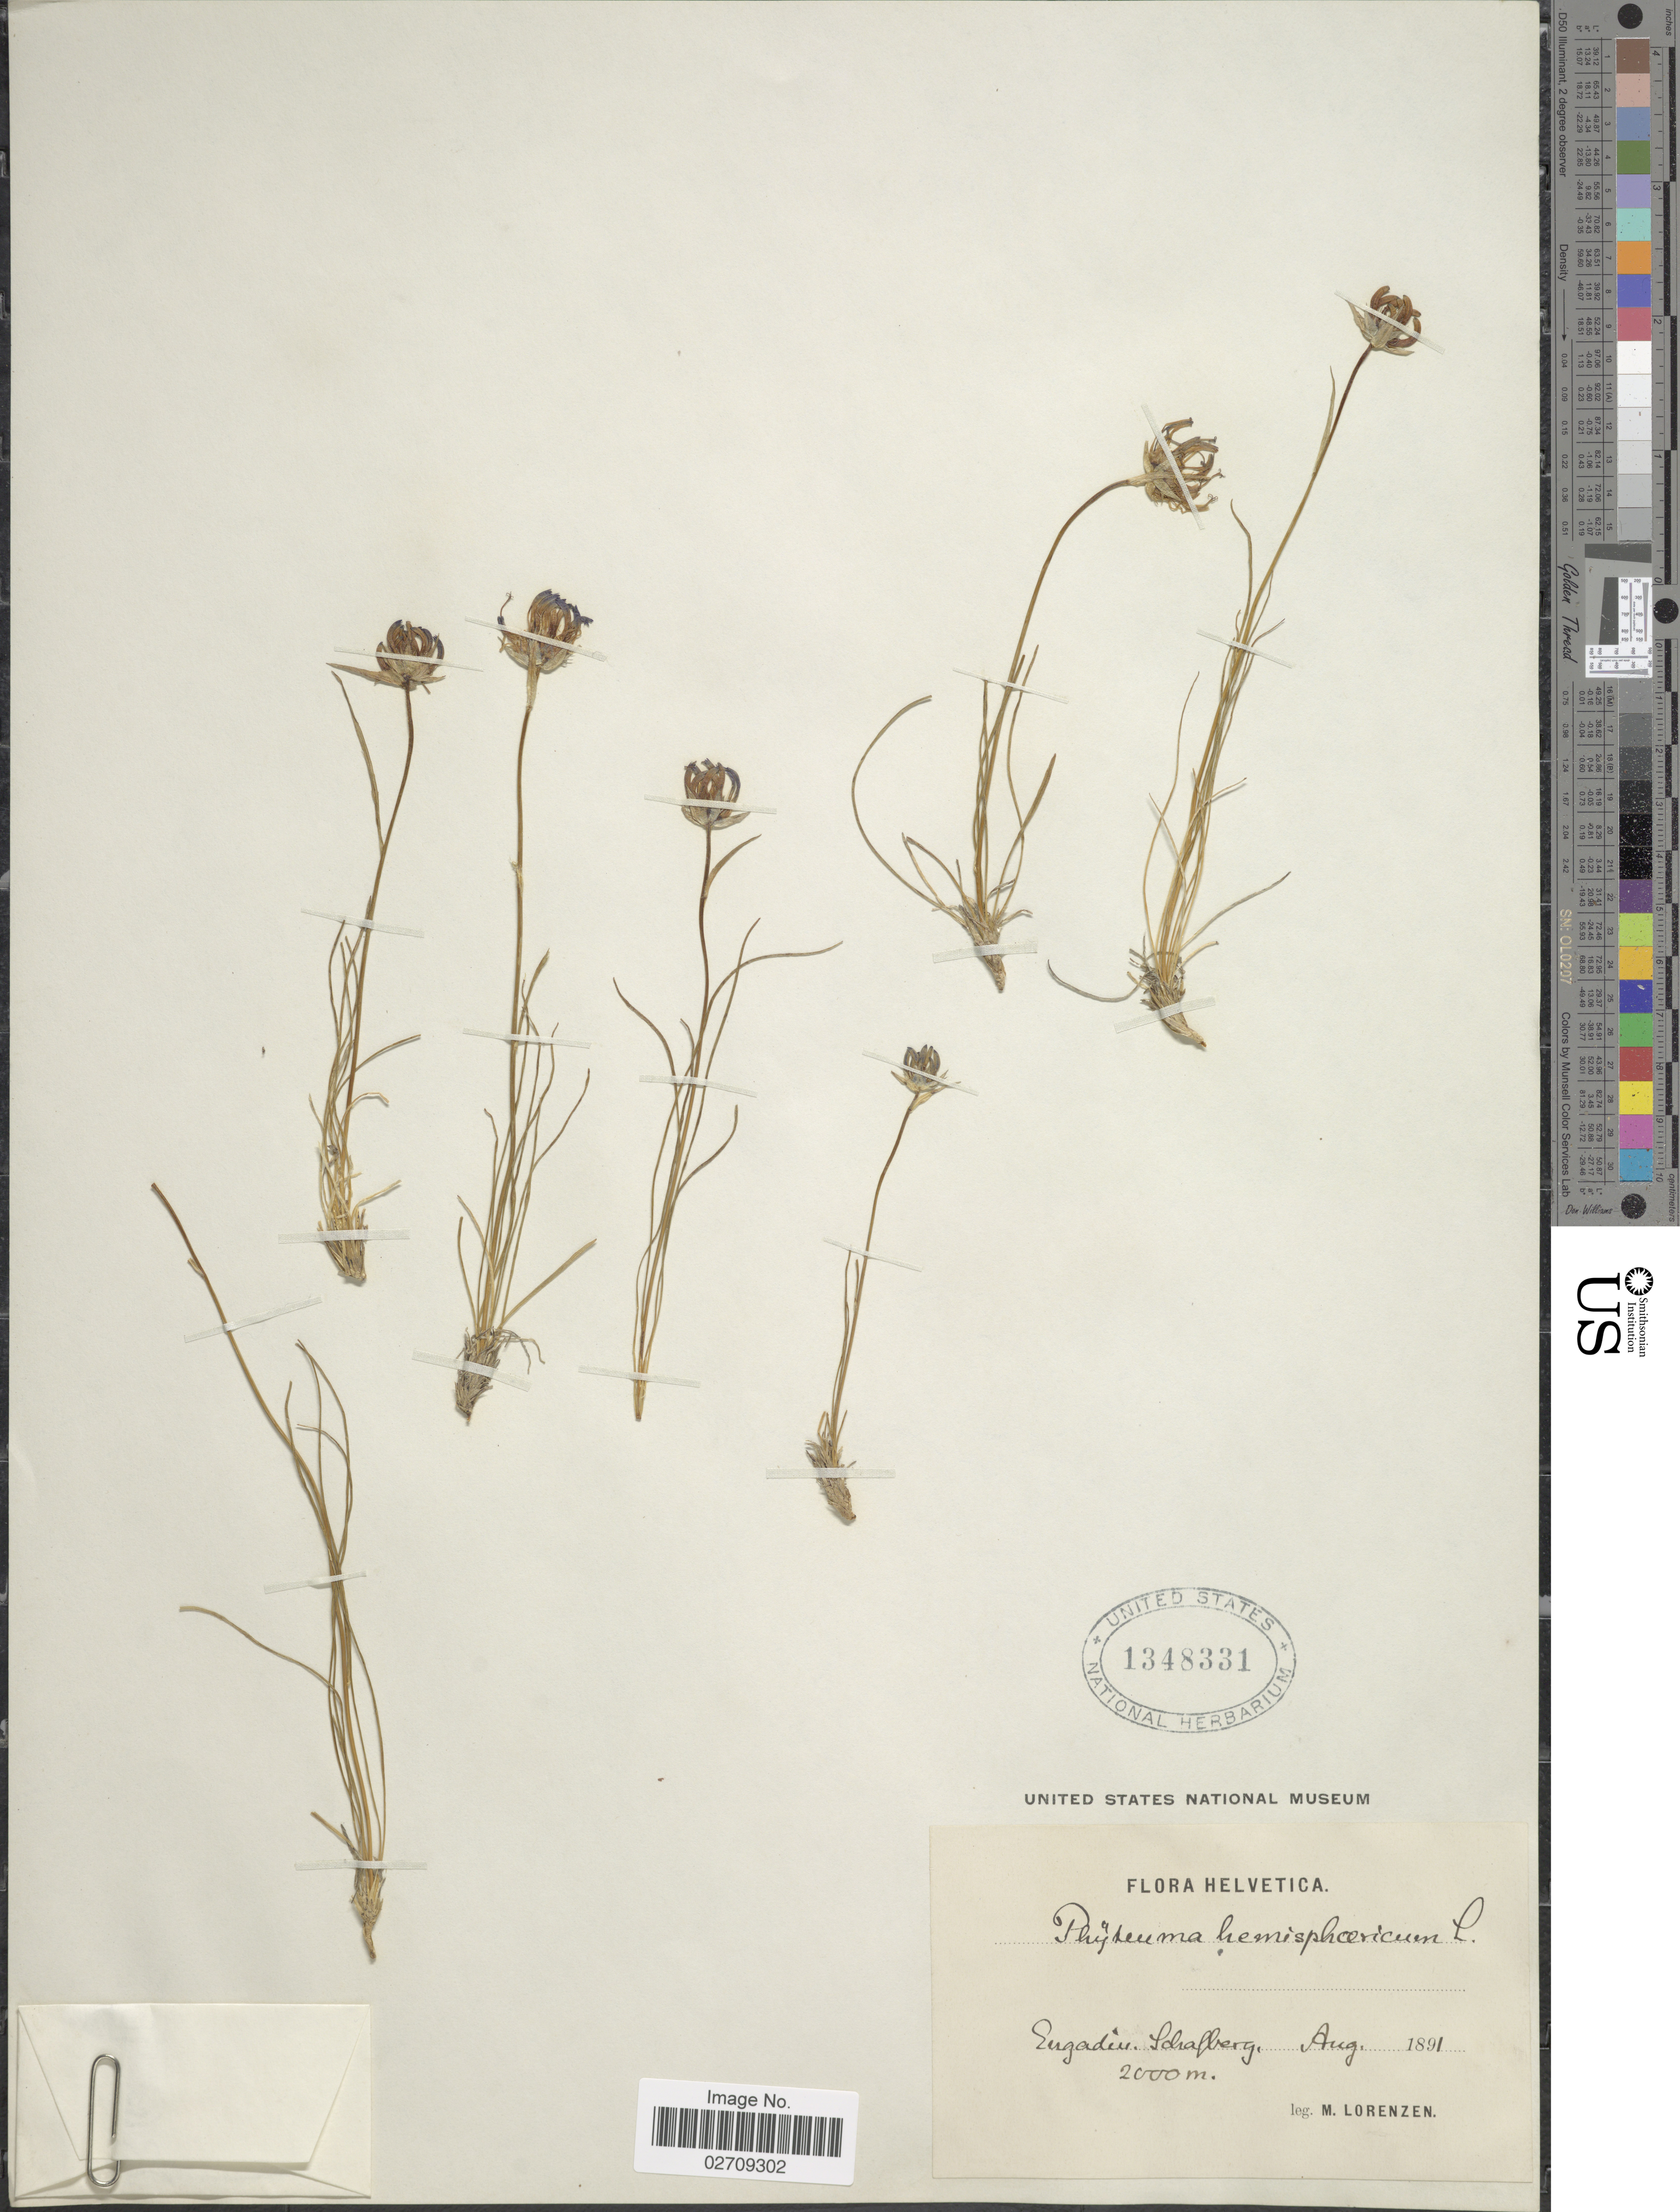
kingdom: Plantae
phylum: Tracheophyta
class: Magnoliopsida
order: Asterales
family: Campanulaceae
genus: Phyteuma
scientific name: Phyteuma hemisphaericum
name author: L.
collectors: M. Lorenzen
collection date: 1891-08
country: Switzerland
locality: Helvetica. Engadin, Schafberg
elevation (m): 2000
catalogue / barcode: US 1348331